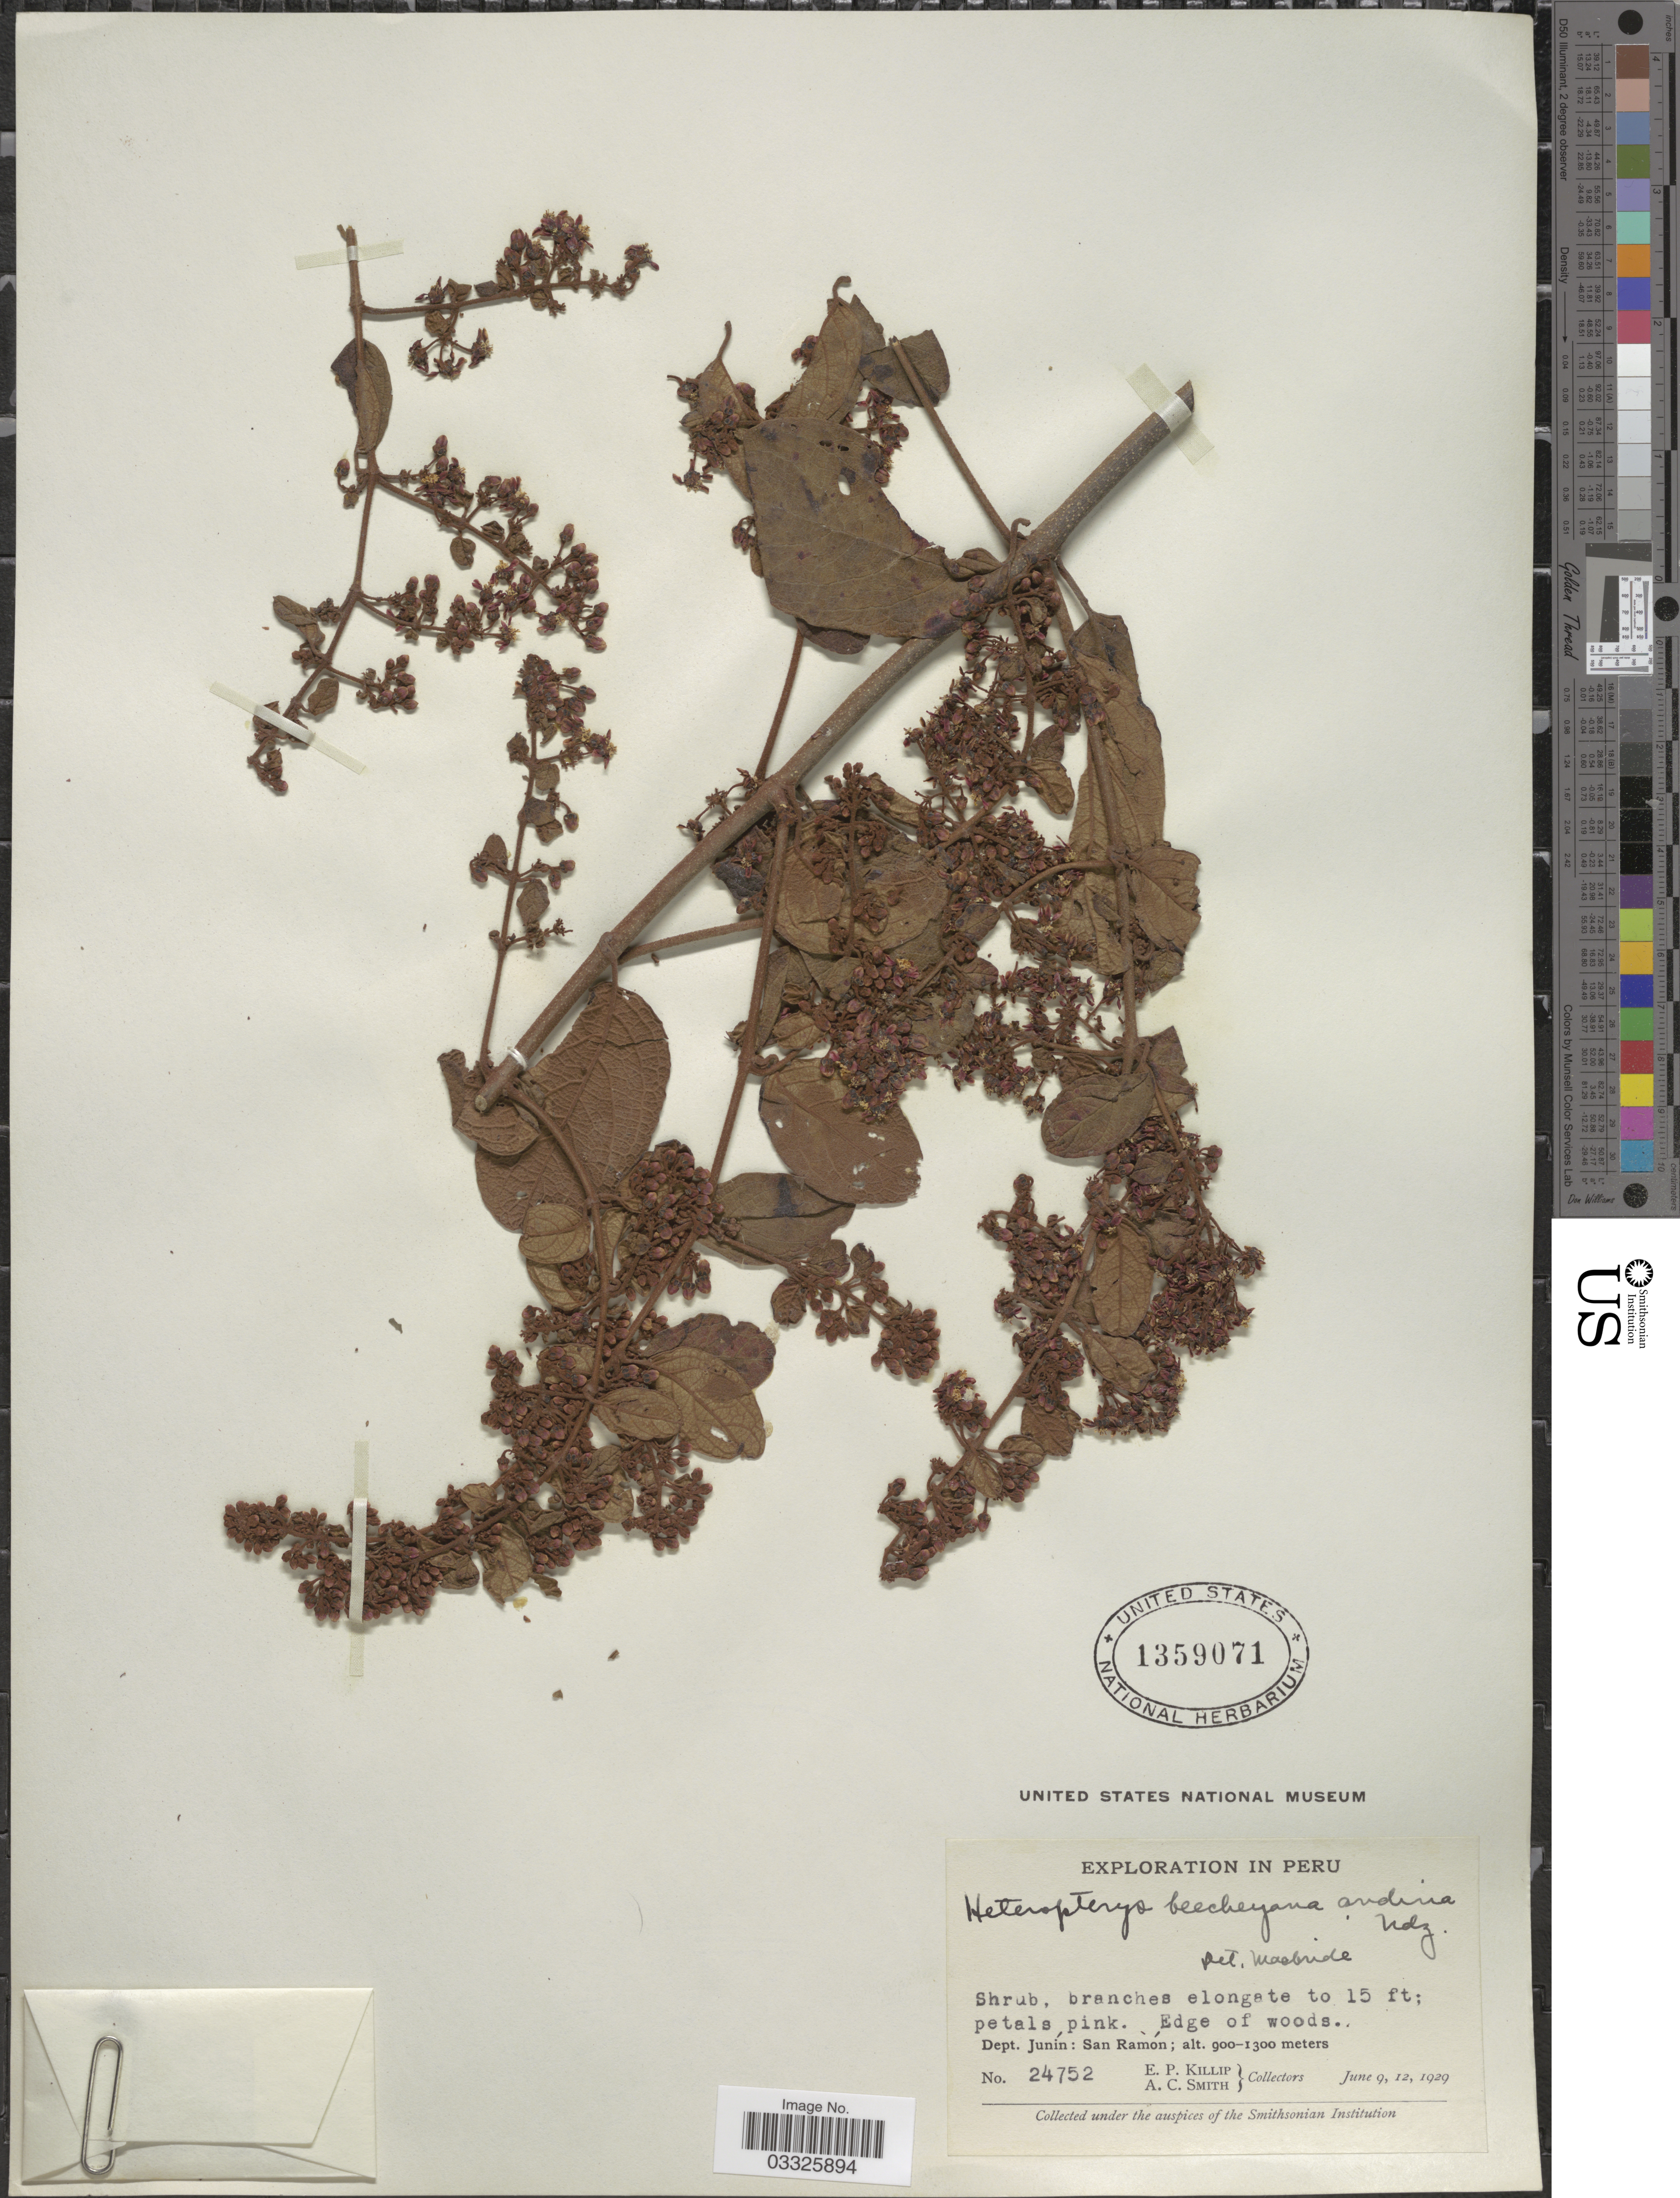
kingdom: Plantae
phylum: Tracheophyta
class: Magnoliopsida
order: Malpighiales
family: Malpighiaceae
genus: Heteropterys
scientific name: Heteropterys beecheyana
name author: A. Juss.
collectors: E. P. Killip & A. C. Smith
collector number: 24752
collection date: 1929-06-09/1929-06-12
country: Peru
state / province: Junín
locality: Dept. Junín: San Ramón.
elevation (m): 900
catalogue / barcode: US 1359071